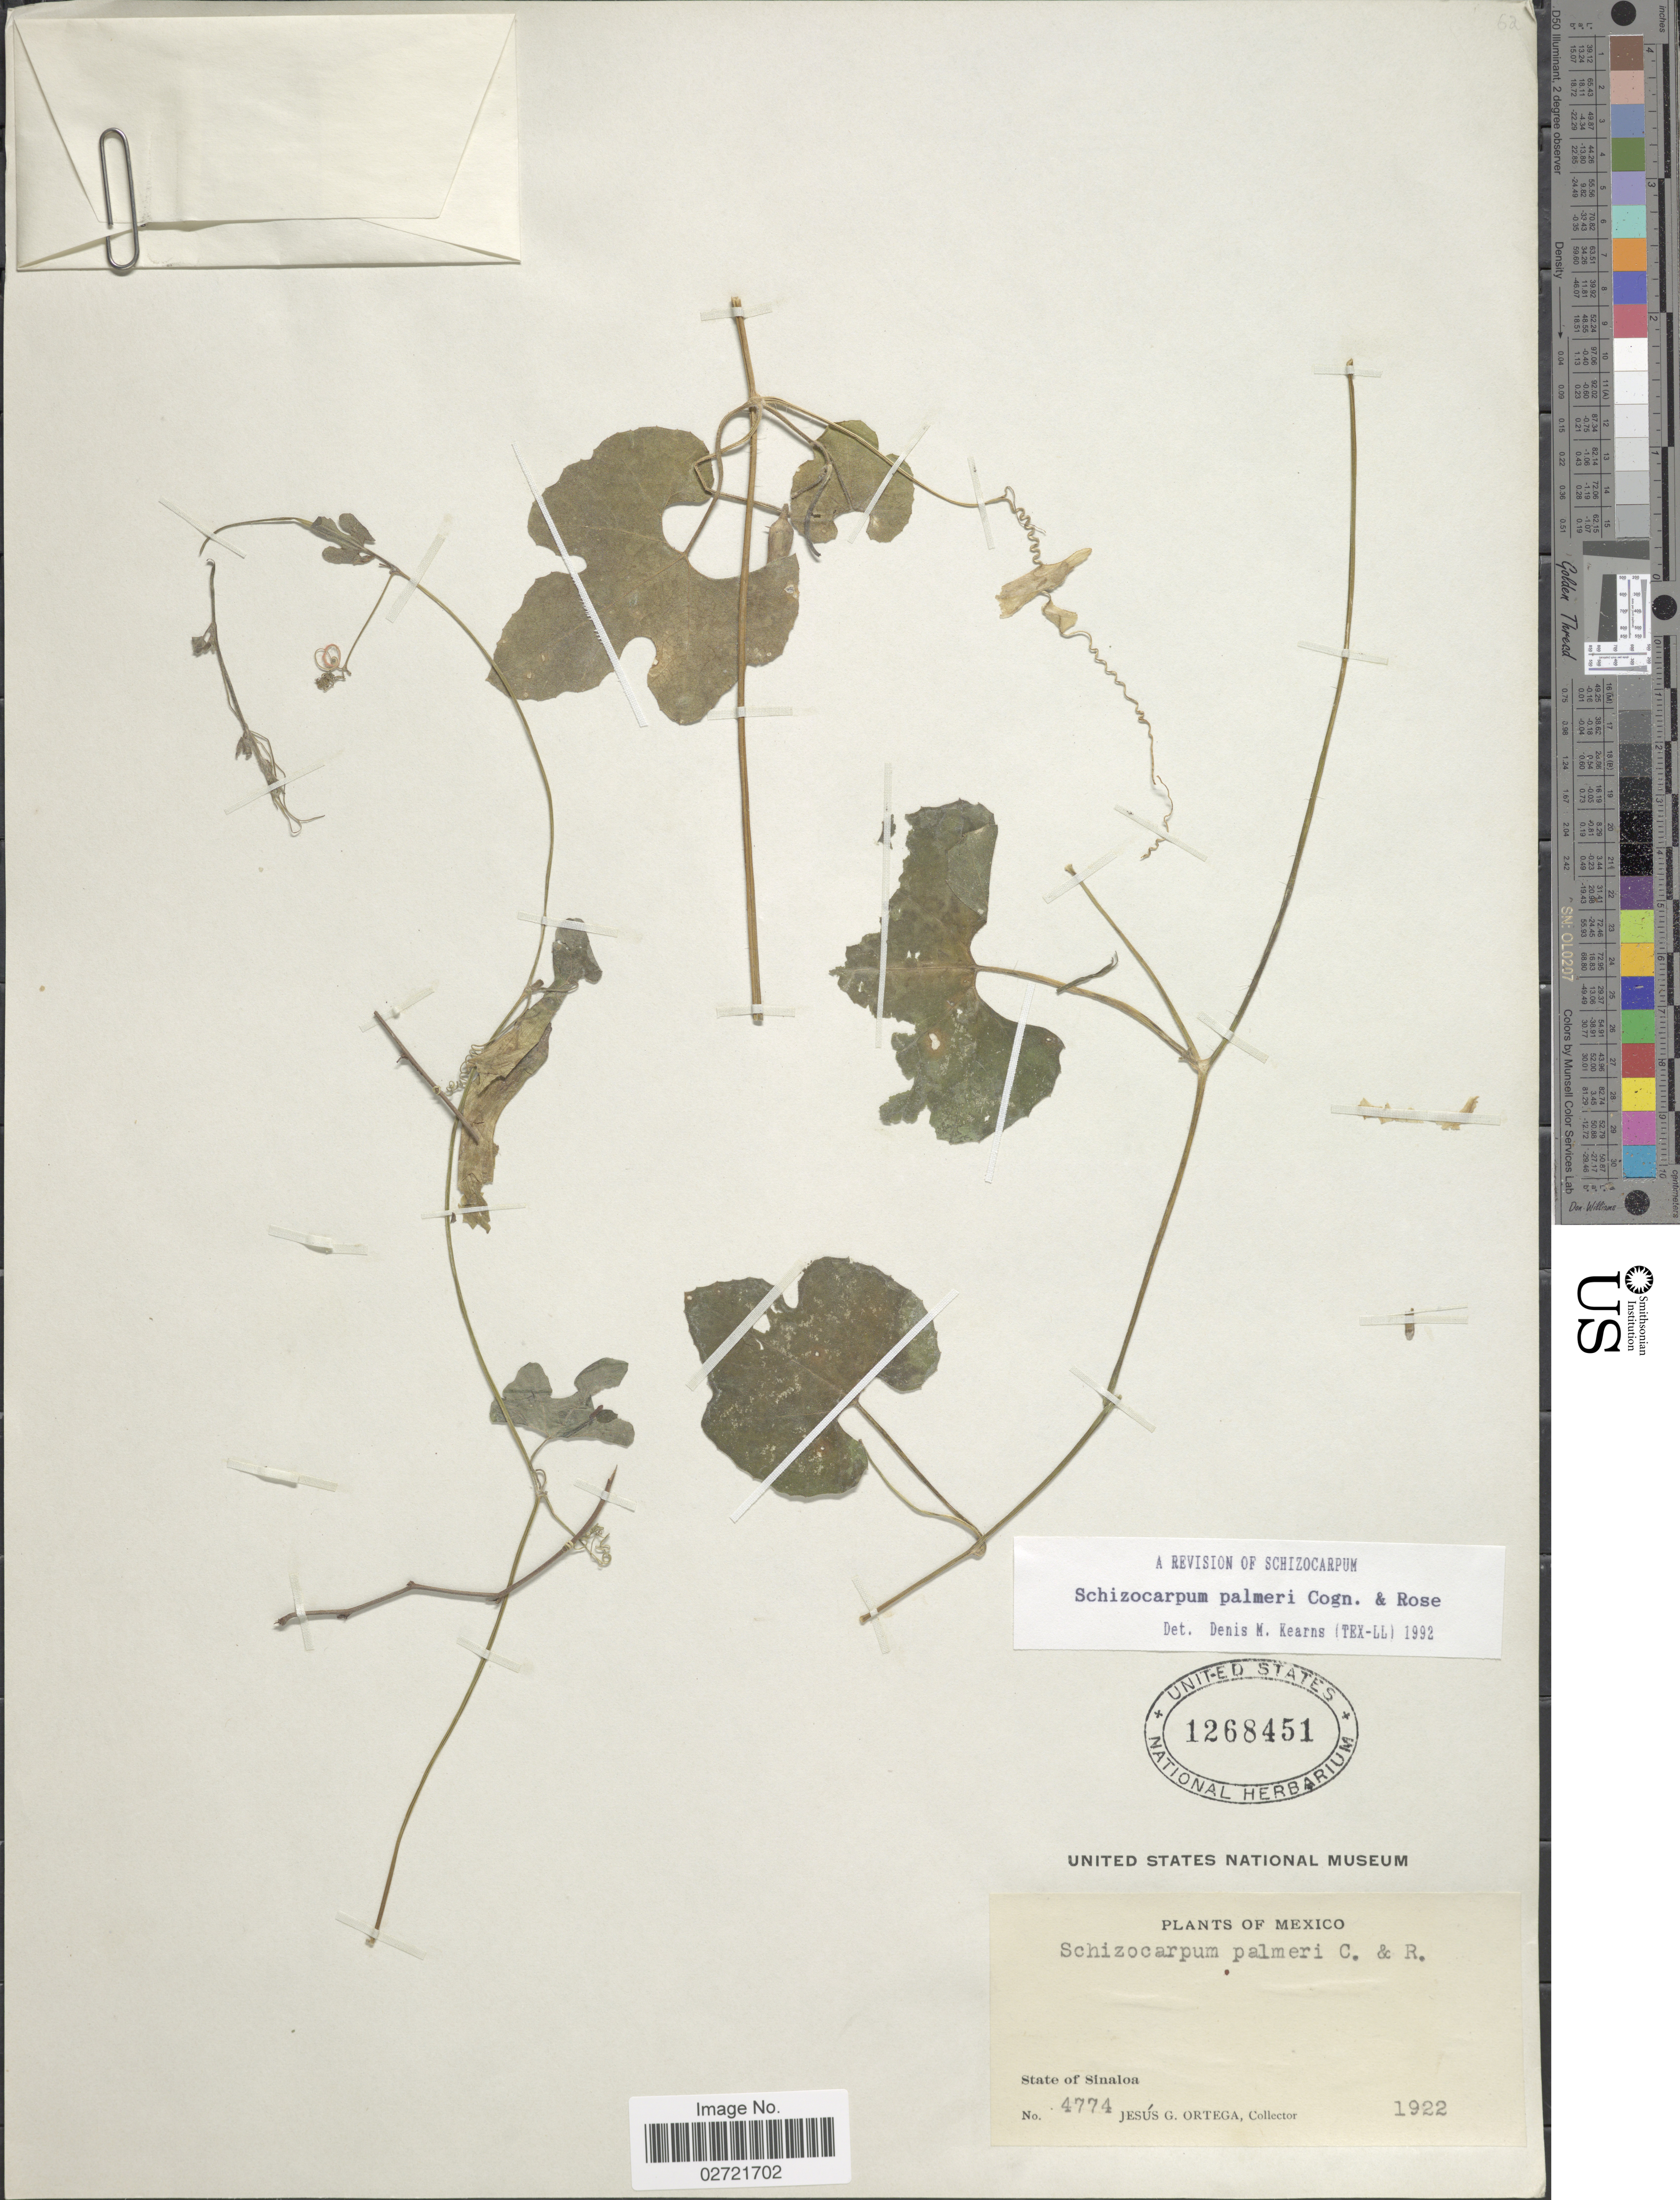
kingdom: Plantae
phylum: Tracheophyta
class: Magnoliopsida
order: Cucurbitales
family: Cucurbitaceae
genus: Schizocarpum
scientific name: Schizocarpum palmeri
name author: Cogn. & Rose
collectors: J. Ortega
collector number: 4774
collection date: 1922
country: Mexico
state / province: Sinaloa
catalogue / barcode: US 1268451